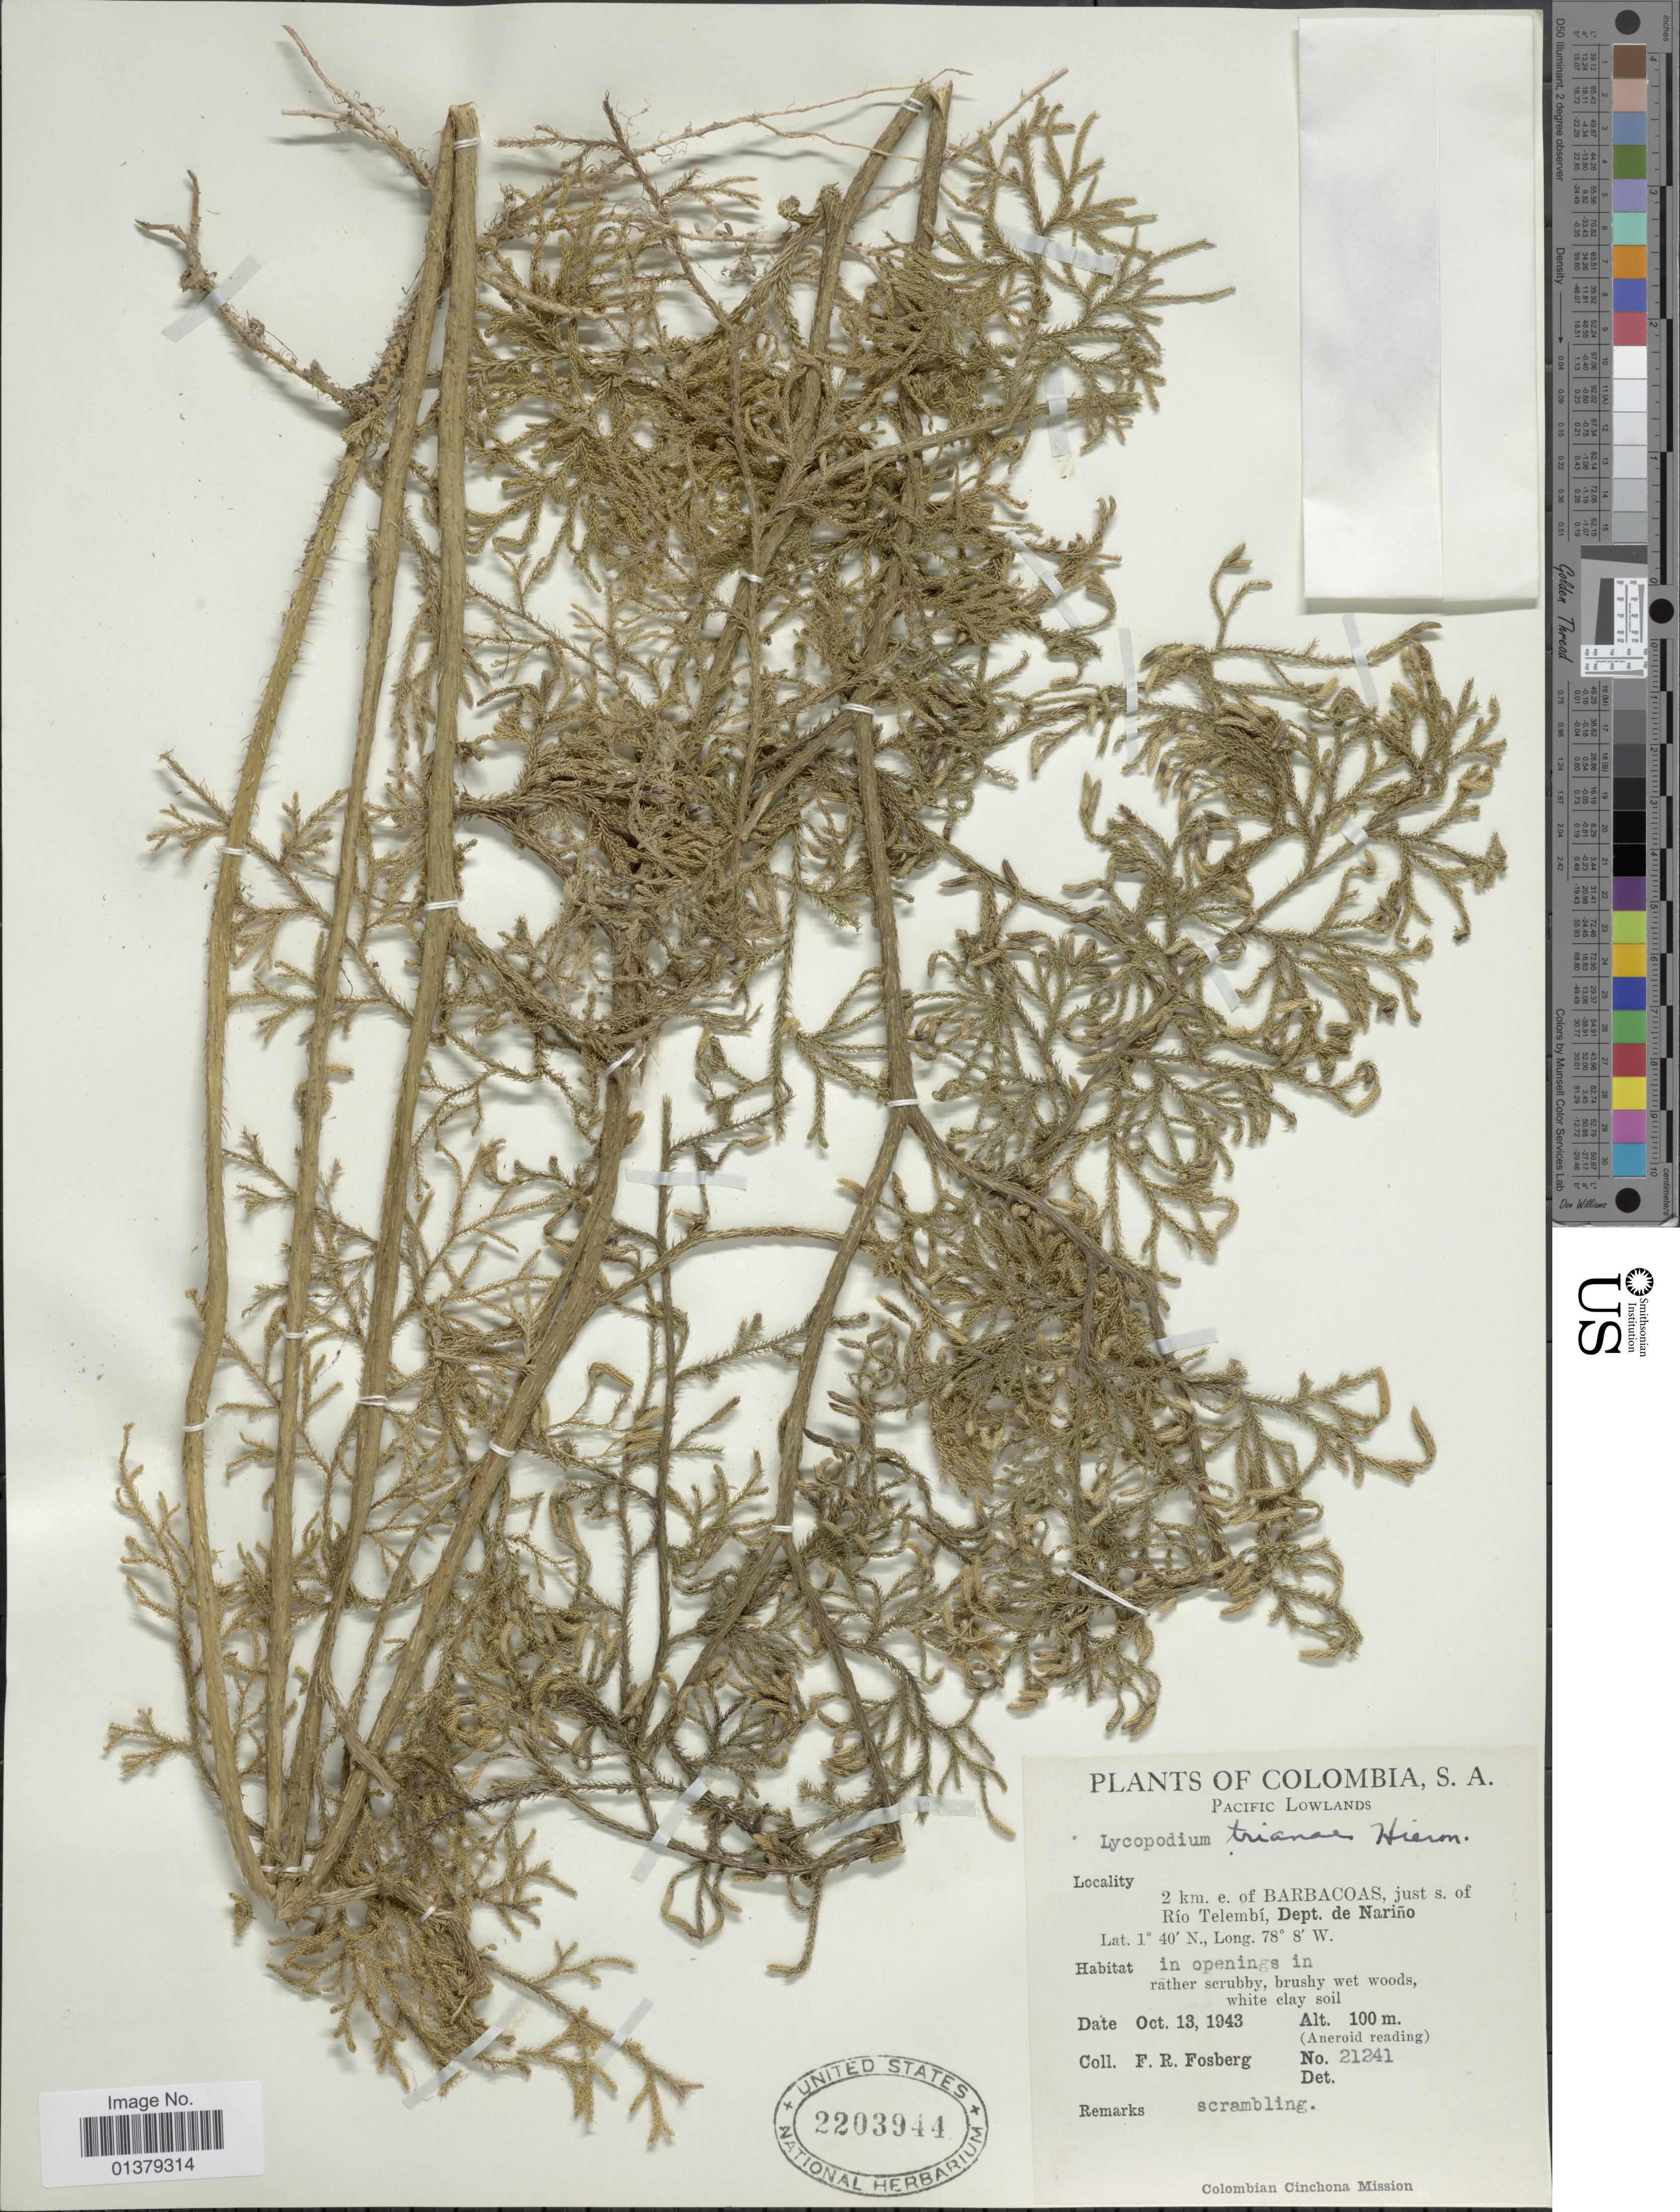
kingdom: Plantae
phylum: Tracheophyta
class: Lycopodiopsida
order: Lycopodiales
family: Lycopodiaceae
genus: Palhinhaea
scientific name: Palhinhaea trianae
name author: (Hieron.) Holub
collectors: F. R. Fosberg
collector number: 21241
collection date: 1943-10-13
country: Colombia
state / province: Nariño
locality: Pacific Lowlands, 2 km e of Barbacoas, just s of Río Telembí, Dept de Nariño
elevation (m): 100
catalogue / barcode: US 2203944